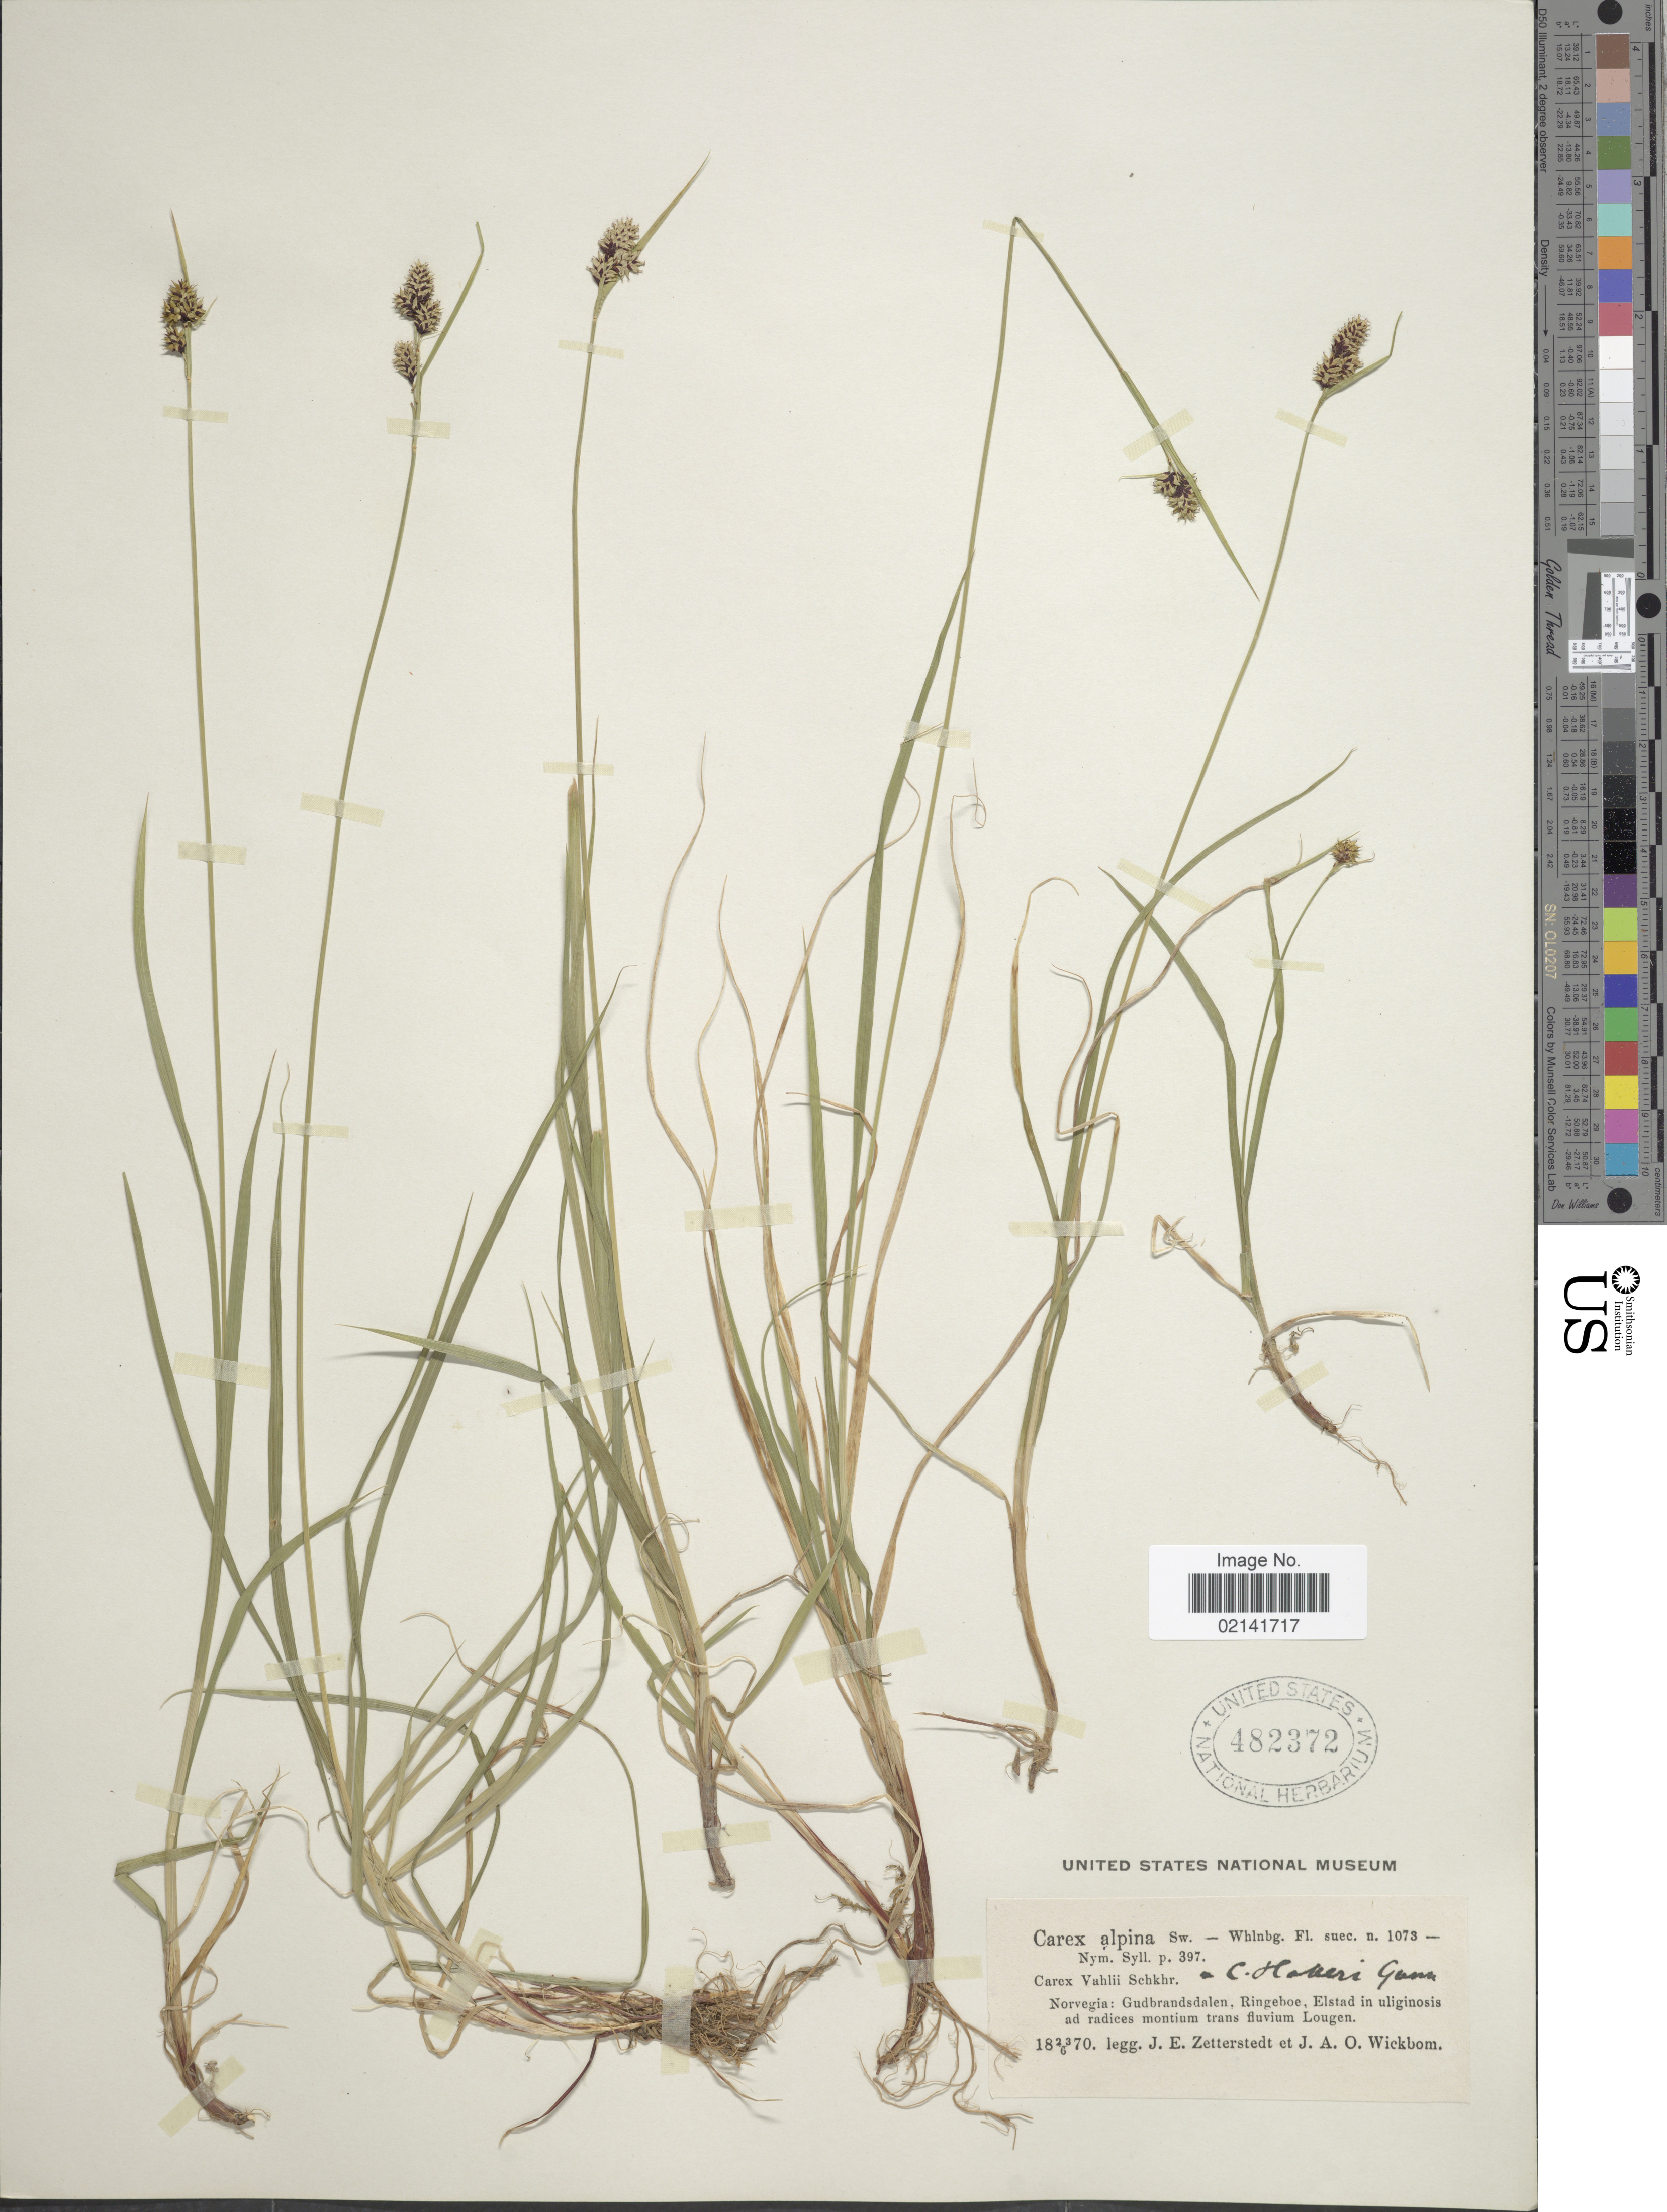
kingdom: Plantae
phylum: Tracheophyta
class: Liliopsida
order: Poales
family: Cyperaceae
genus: Carex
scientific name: Carex norvegica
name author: Retz.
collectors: J.E. Zetterstedt & J. Wickbom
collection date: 1870-06-23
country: Norway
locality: Gudbransdalen, Ringeboe, Elstad in uliginosis ad radices montium trans fluvium Lougen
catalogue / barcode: US 482372